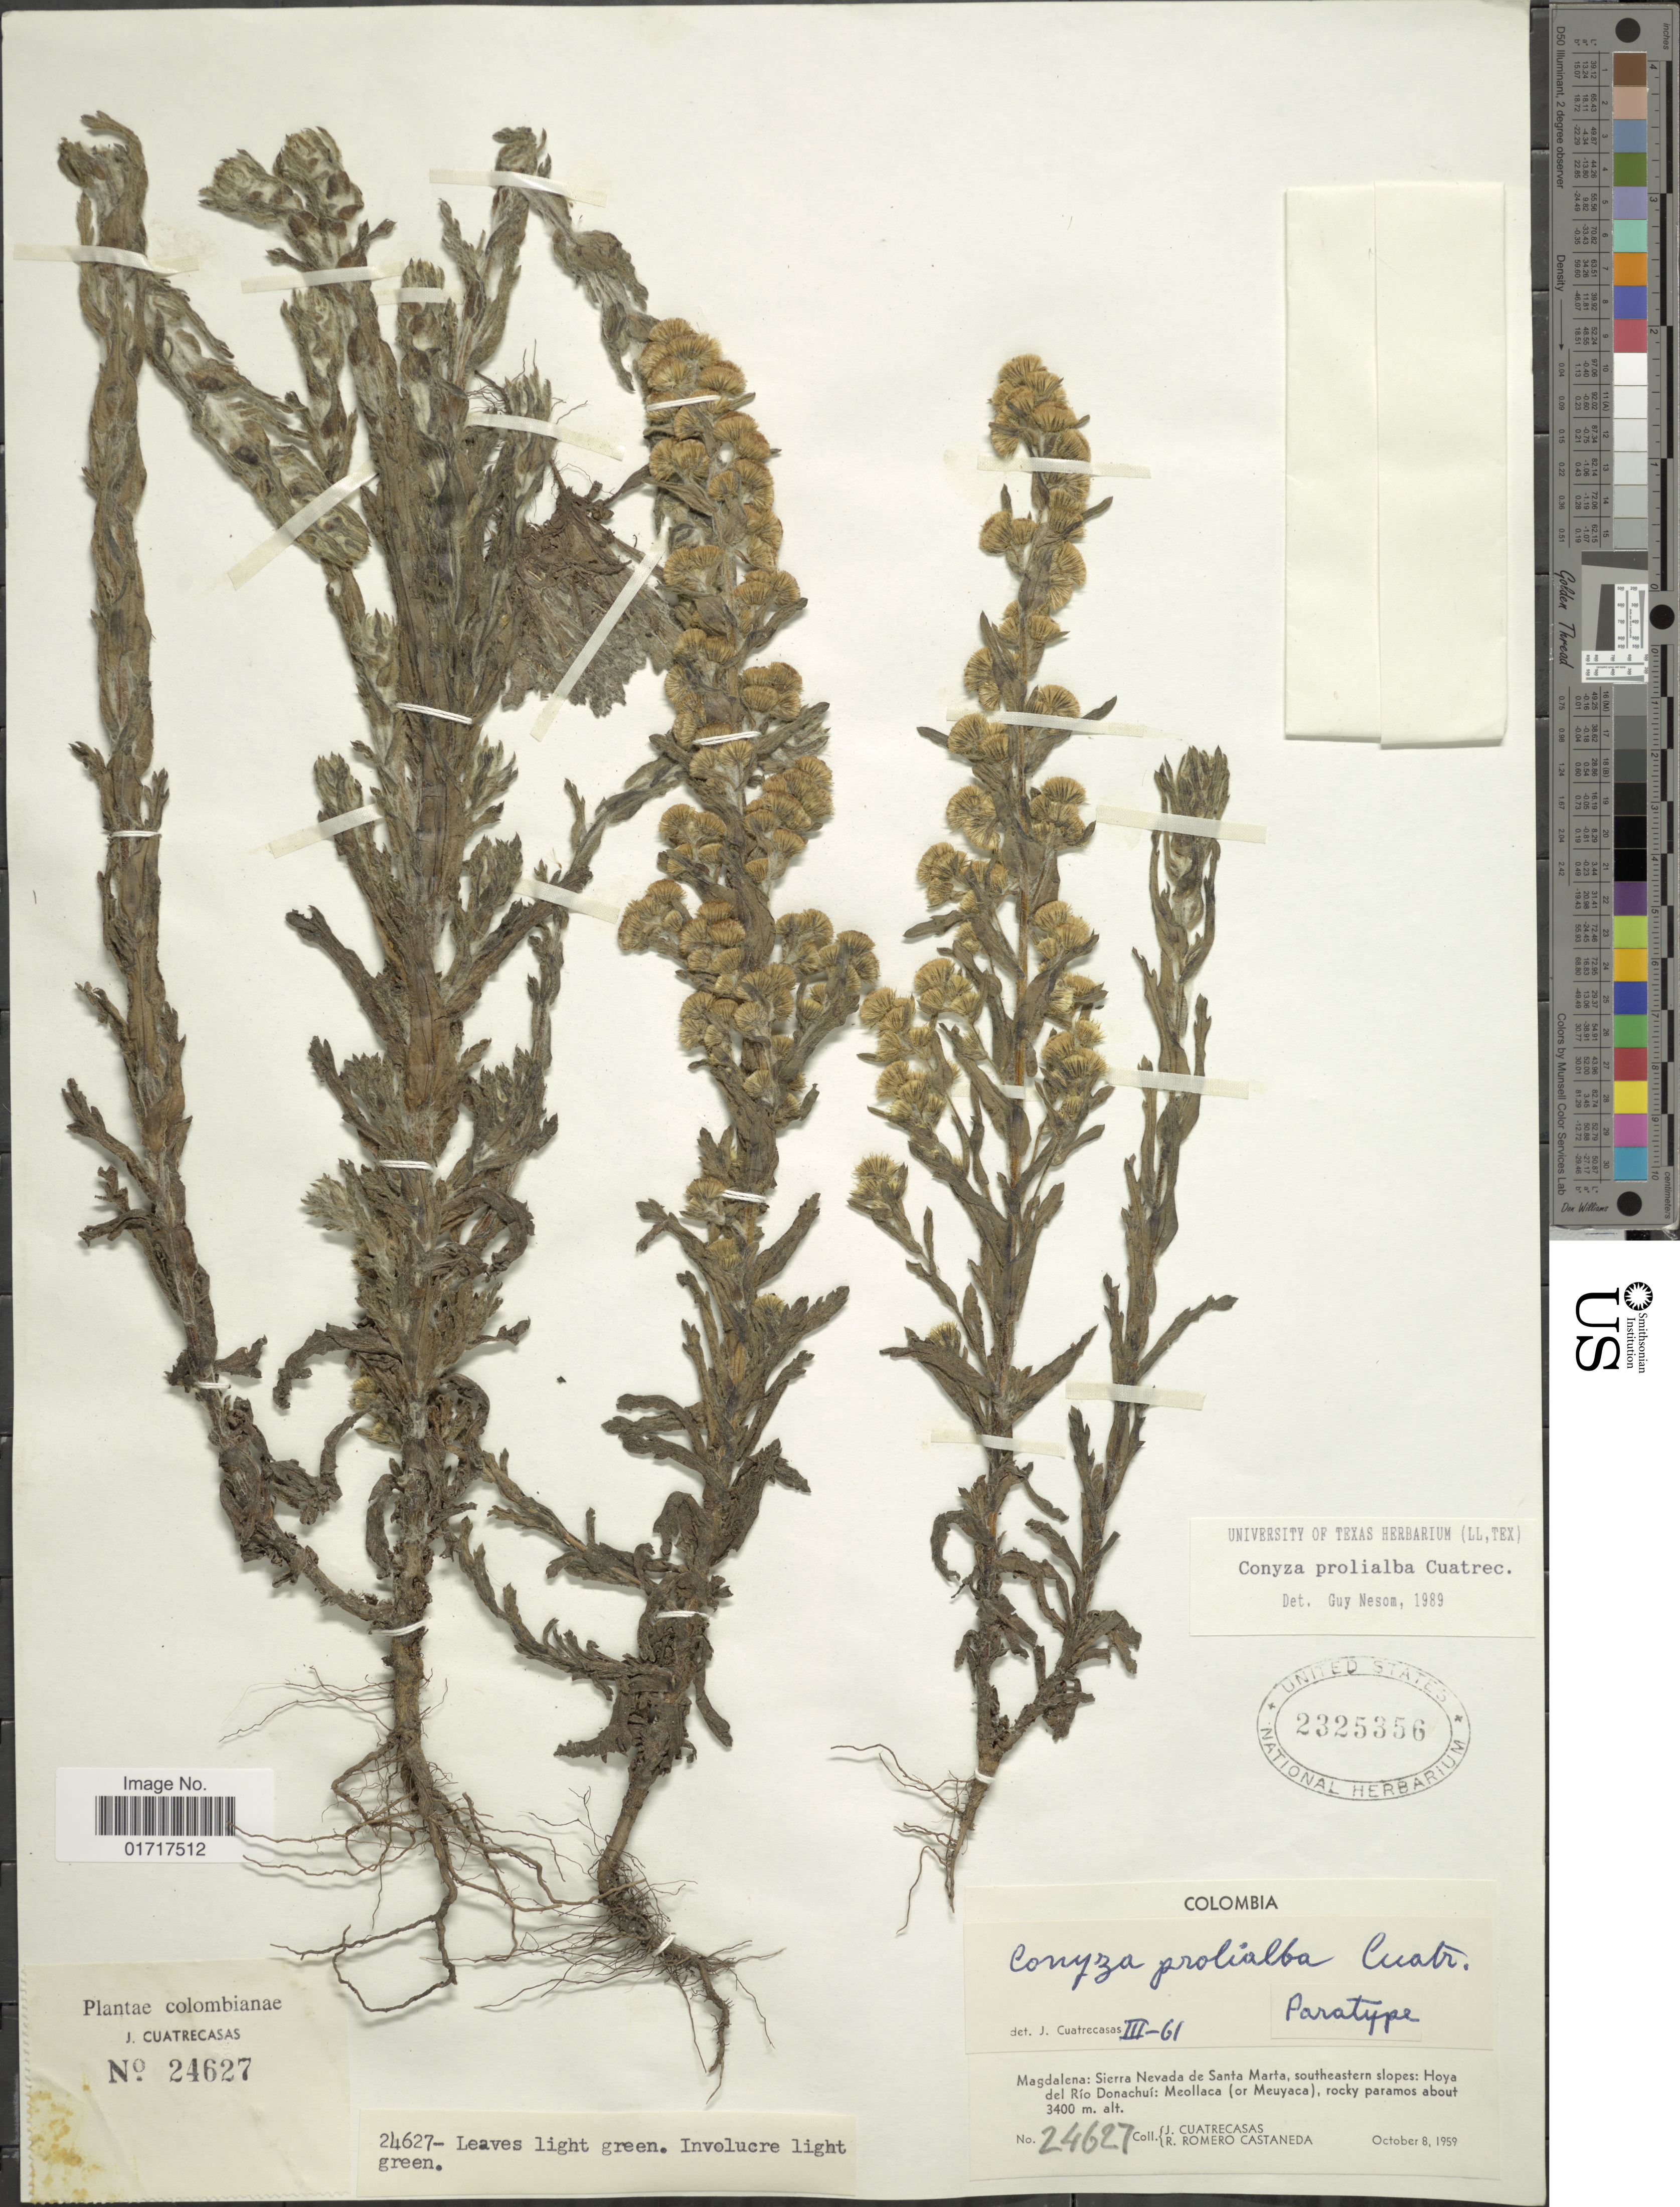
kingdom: Plantae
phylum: Tracheophyta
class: Magnoliopsida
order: Asterales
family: Asteraceae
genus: Conyza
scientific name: Conyza prolialba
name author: Cuatrec.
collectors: J. Cuatrecasas & R. Romero Castañeda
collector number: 24627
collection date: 1959-10-08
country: Colombia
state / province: Magdalena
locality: ßMagdalena: Sierra Nevada de Santa Marta, southeastern slopes: Hoya del Rio Donachui, Meollaca (or Meuyaca).Magdalena: Sierra Nevad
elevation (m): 3400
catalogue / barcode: US 2325356